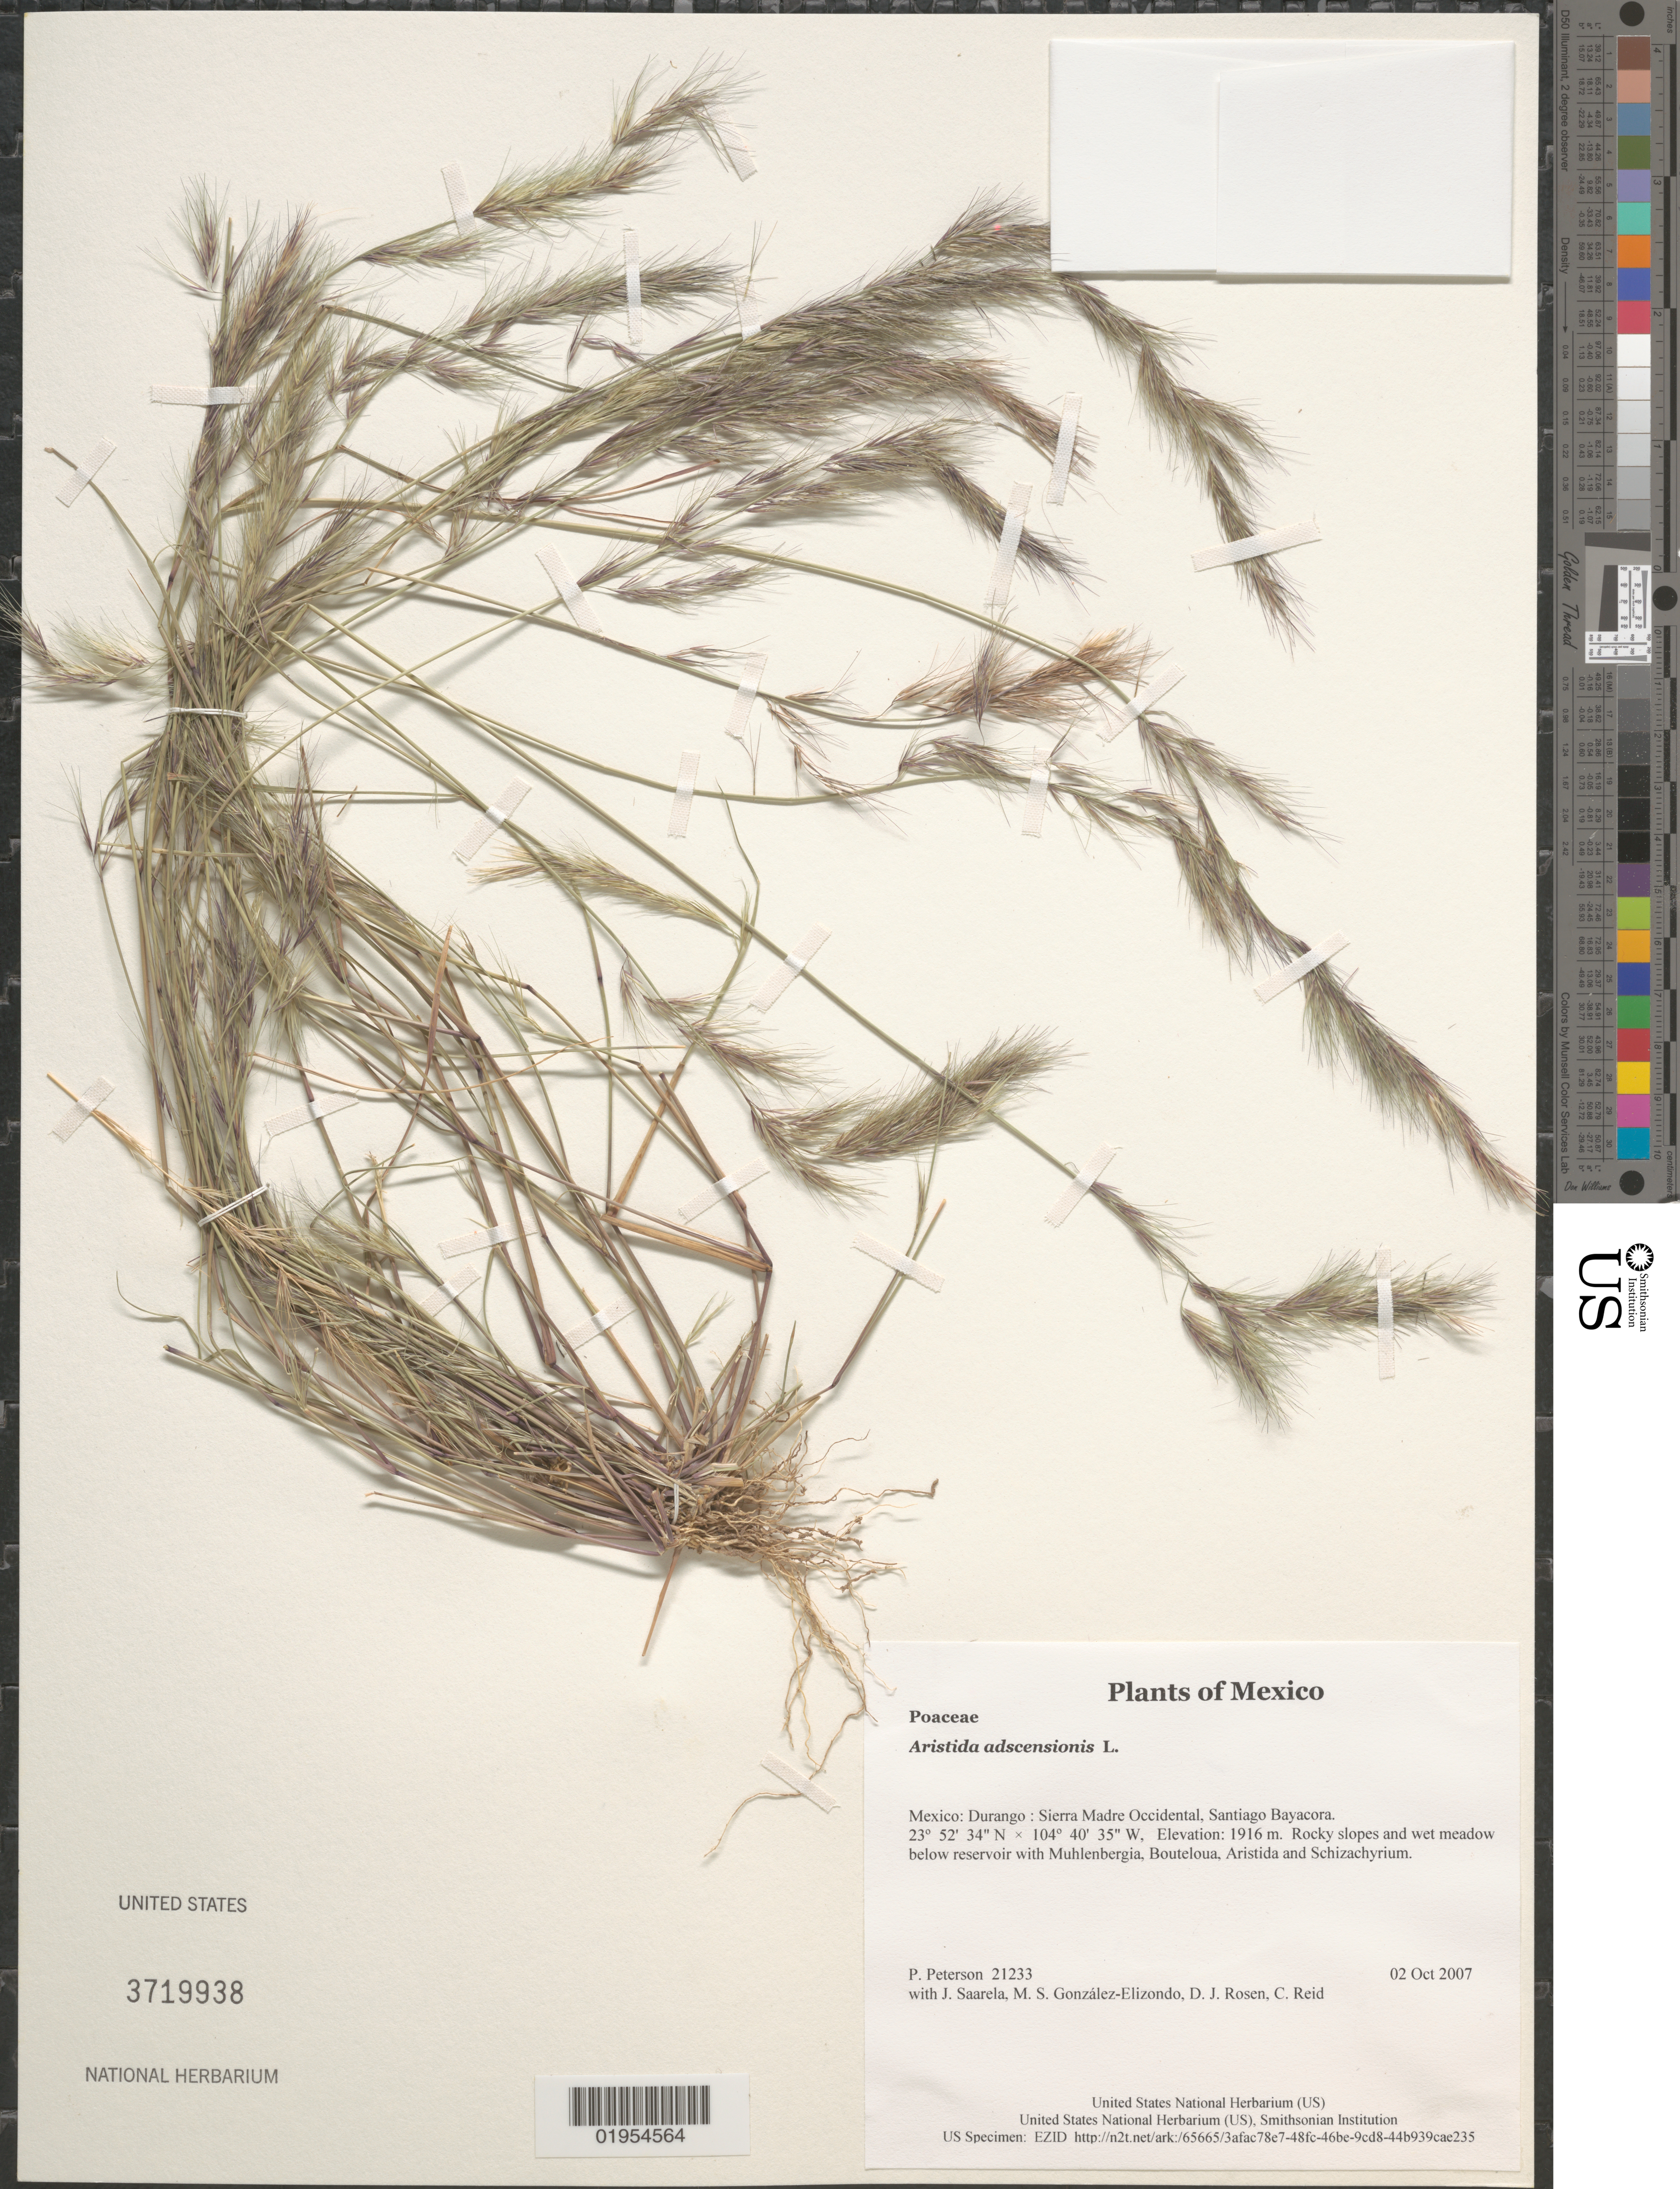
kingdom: Plantae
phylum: Tracheophyta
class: Liliopsida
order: Poales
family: Poaceae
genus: Aristida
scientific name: Aristida adscensionis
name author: L.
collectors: P. M. Peterson, J. Saarela, M. S. González-Elizondo, D. J. Rosen & C. Reid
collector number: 21233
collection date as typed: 02 Oct 2007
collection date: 2007-10-02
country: Mexico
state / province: Durango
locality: Sierra Madre Occidental, Santiago Bayacora.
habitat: Rocky slopes and wet meadow below reservoir with Muhlenbergia, Bouteloua, Aristida and Schizachyrium.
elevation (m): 1916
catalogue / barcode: US 3719938